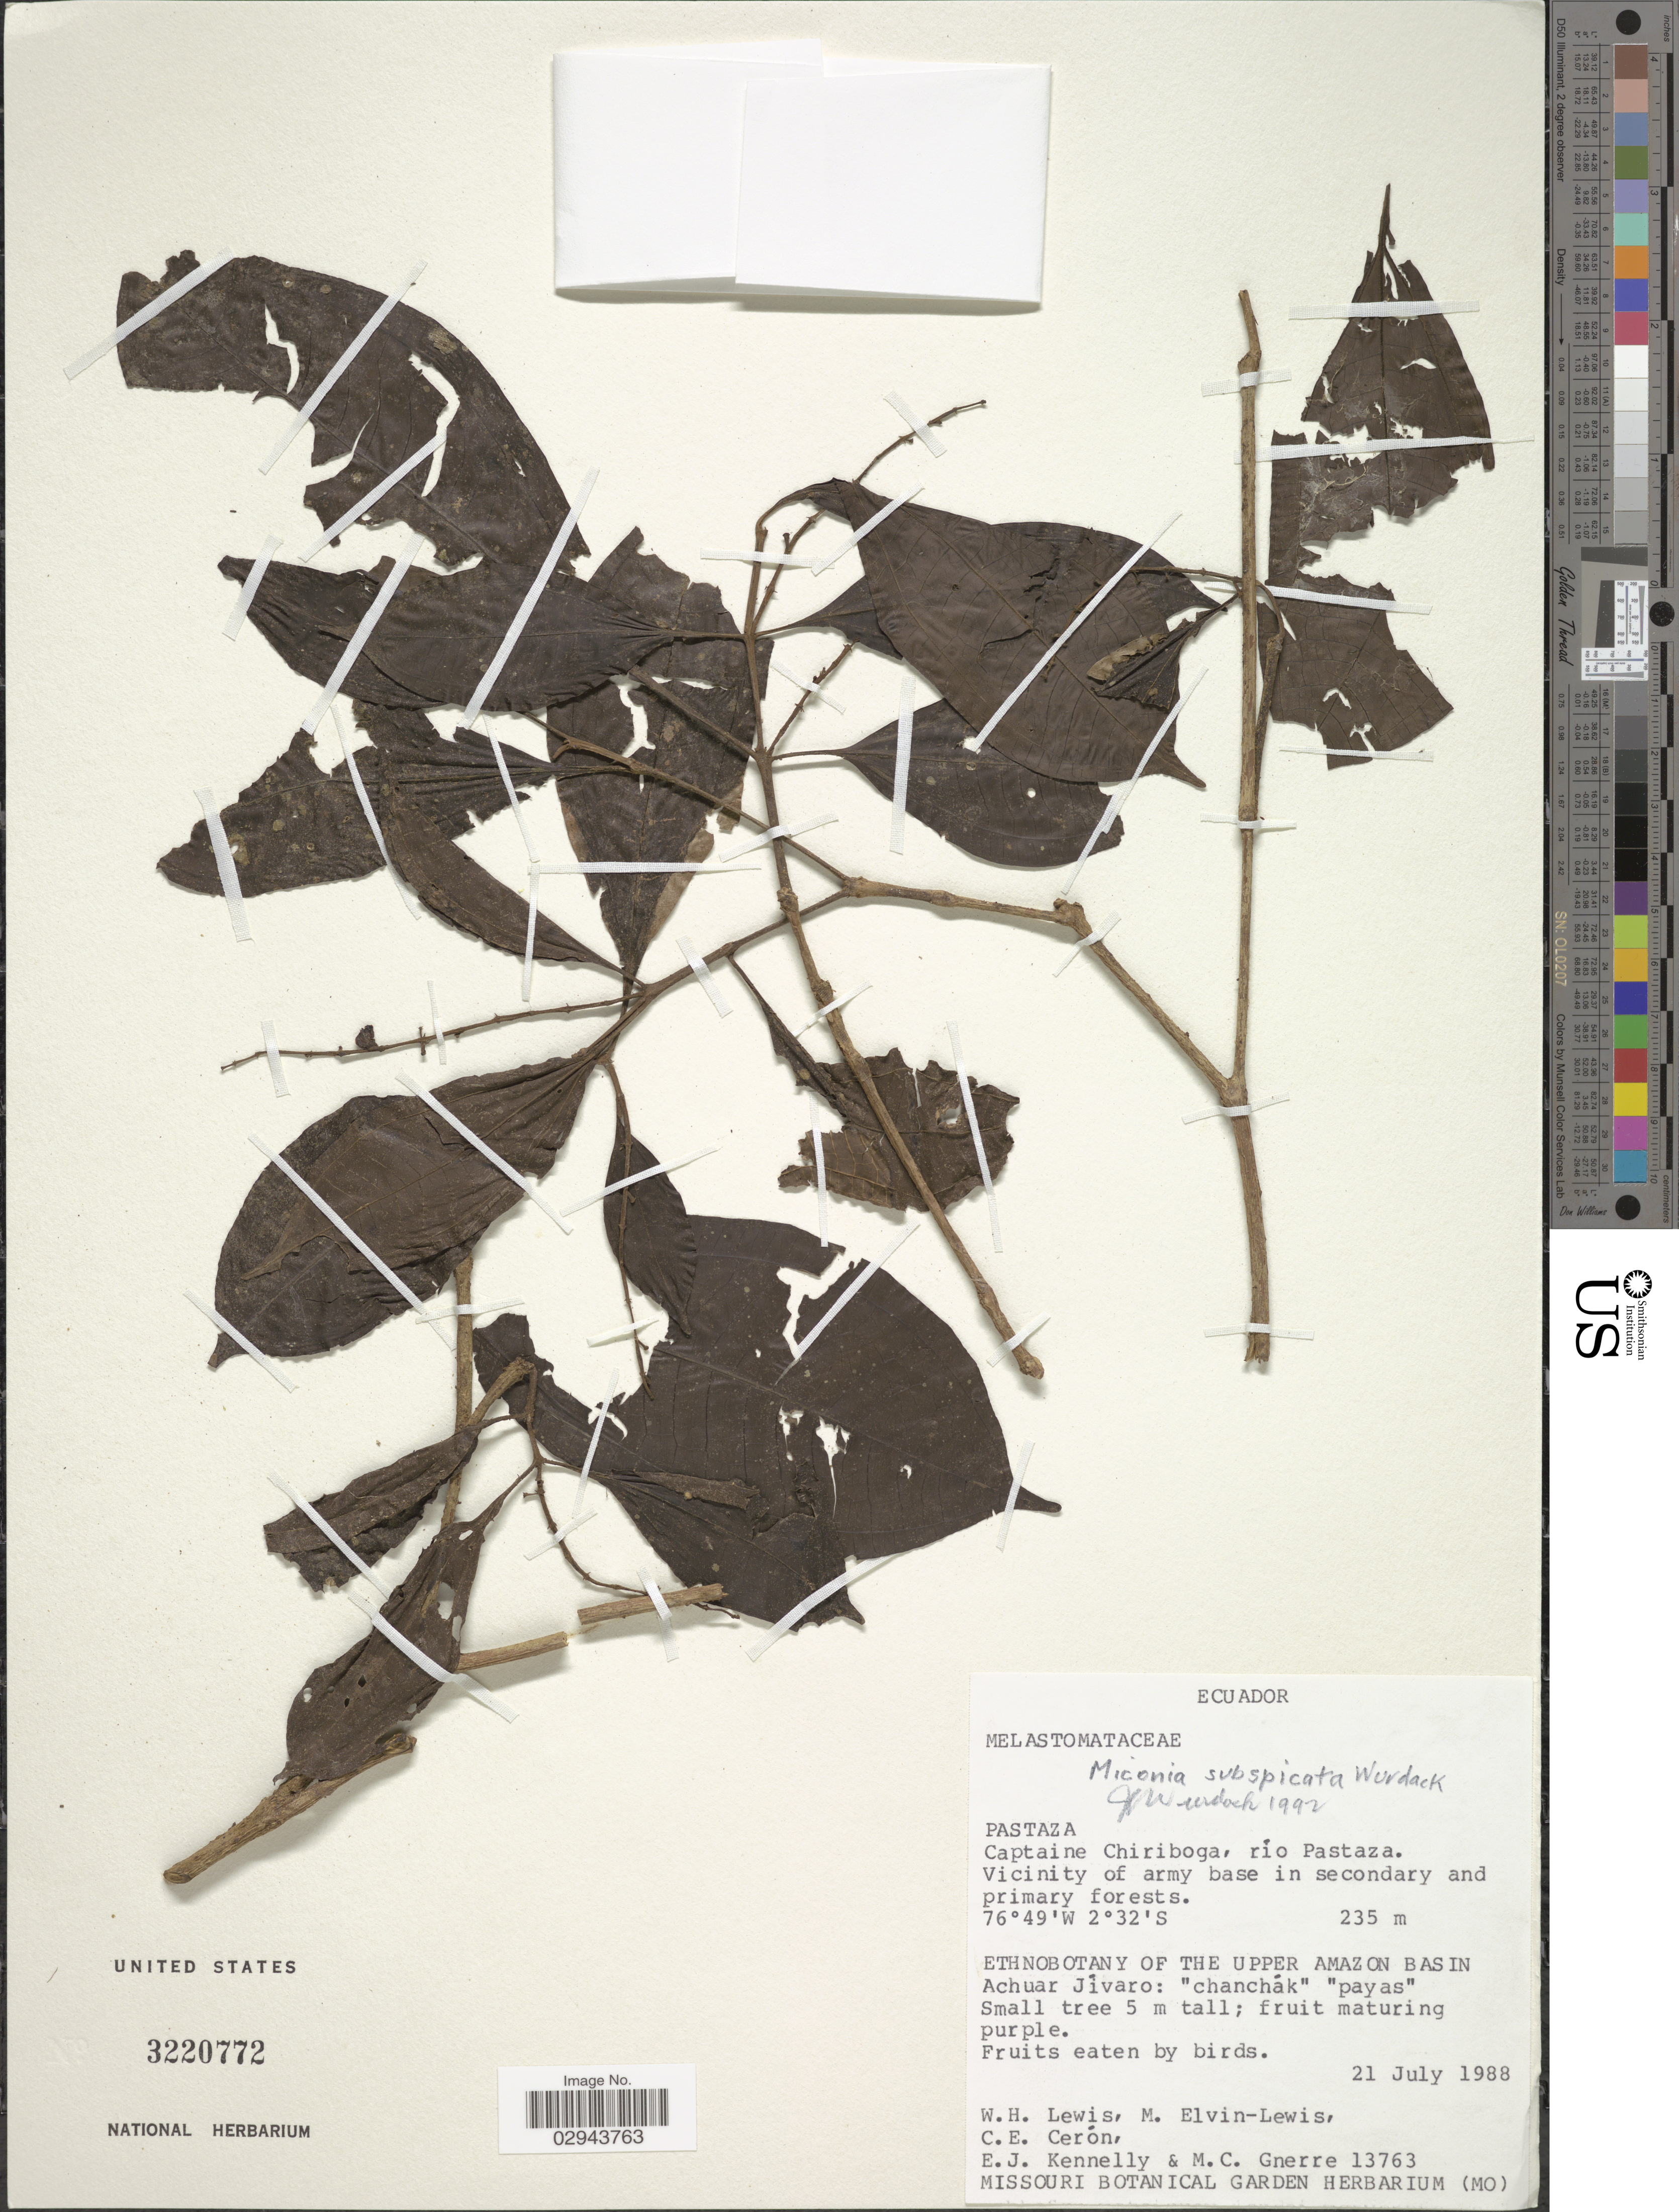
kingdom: Plantae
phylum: Tracheophyta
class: Magnoliopsida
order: Myrtales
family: Melastomataceae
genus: Miconia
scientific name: Miconia subspicata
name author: Wurdack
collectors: W. H. Lewis, M. Elvin-Lewis, C. E. Cerón M., E. Kennelly & M. Gnerre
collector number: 13763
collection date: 1988-07-21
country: Ecuador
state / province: Pastaza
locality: Captaine Chiriboga, río Pastaza. Vicinity of army base in secondary and primary forests. Ethnobotany of the Upper Amazon Basin. Achuar Jívaro.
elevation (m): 235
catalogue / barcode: US 3220772